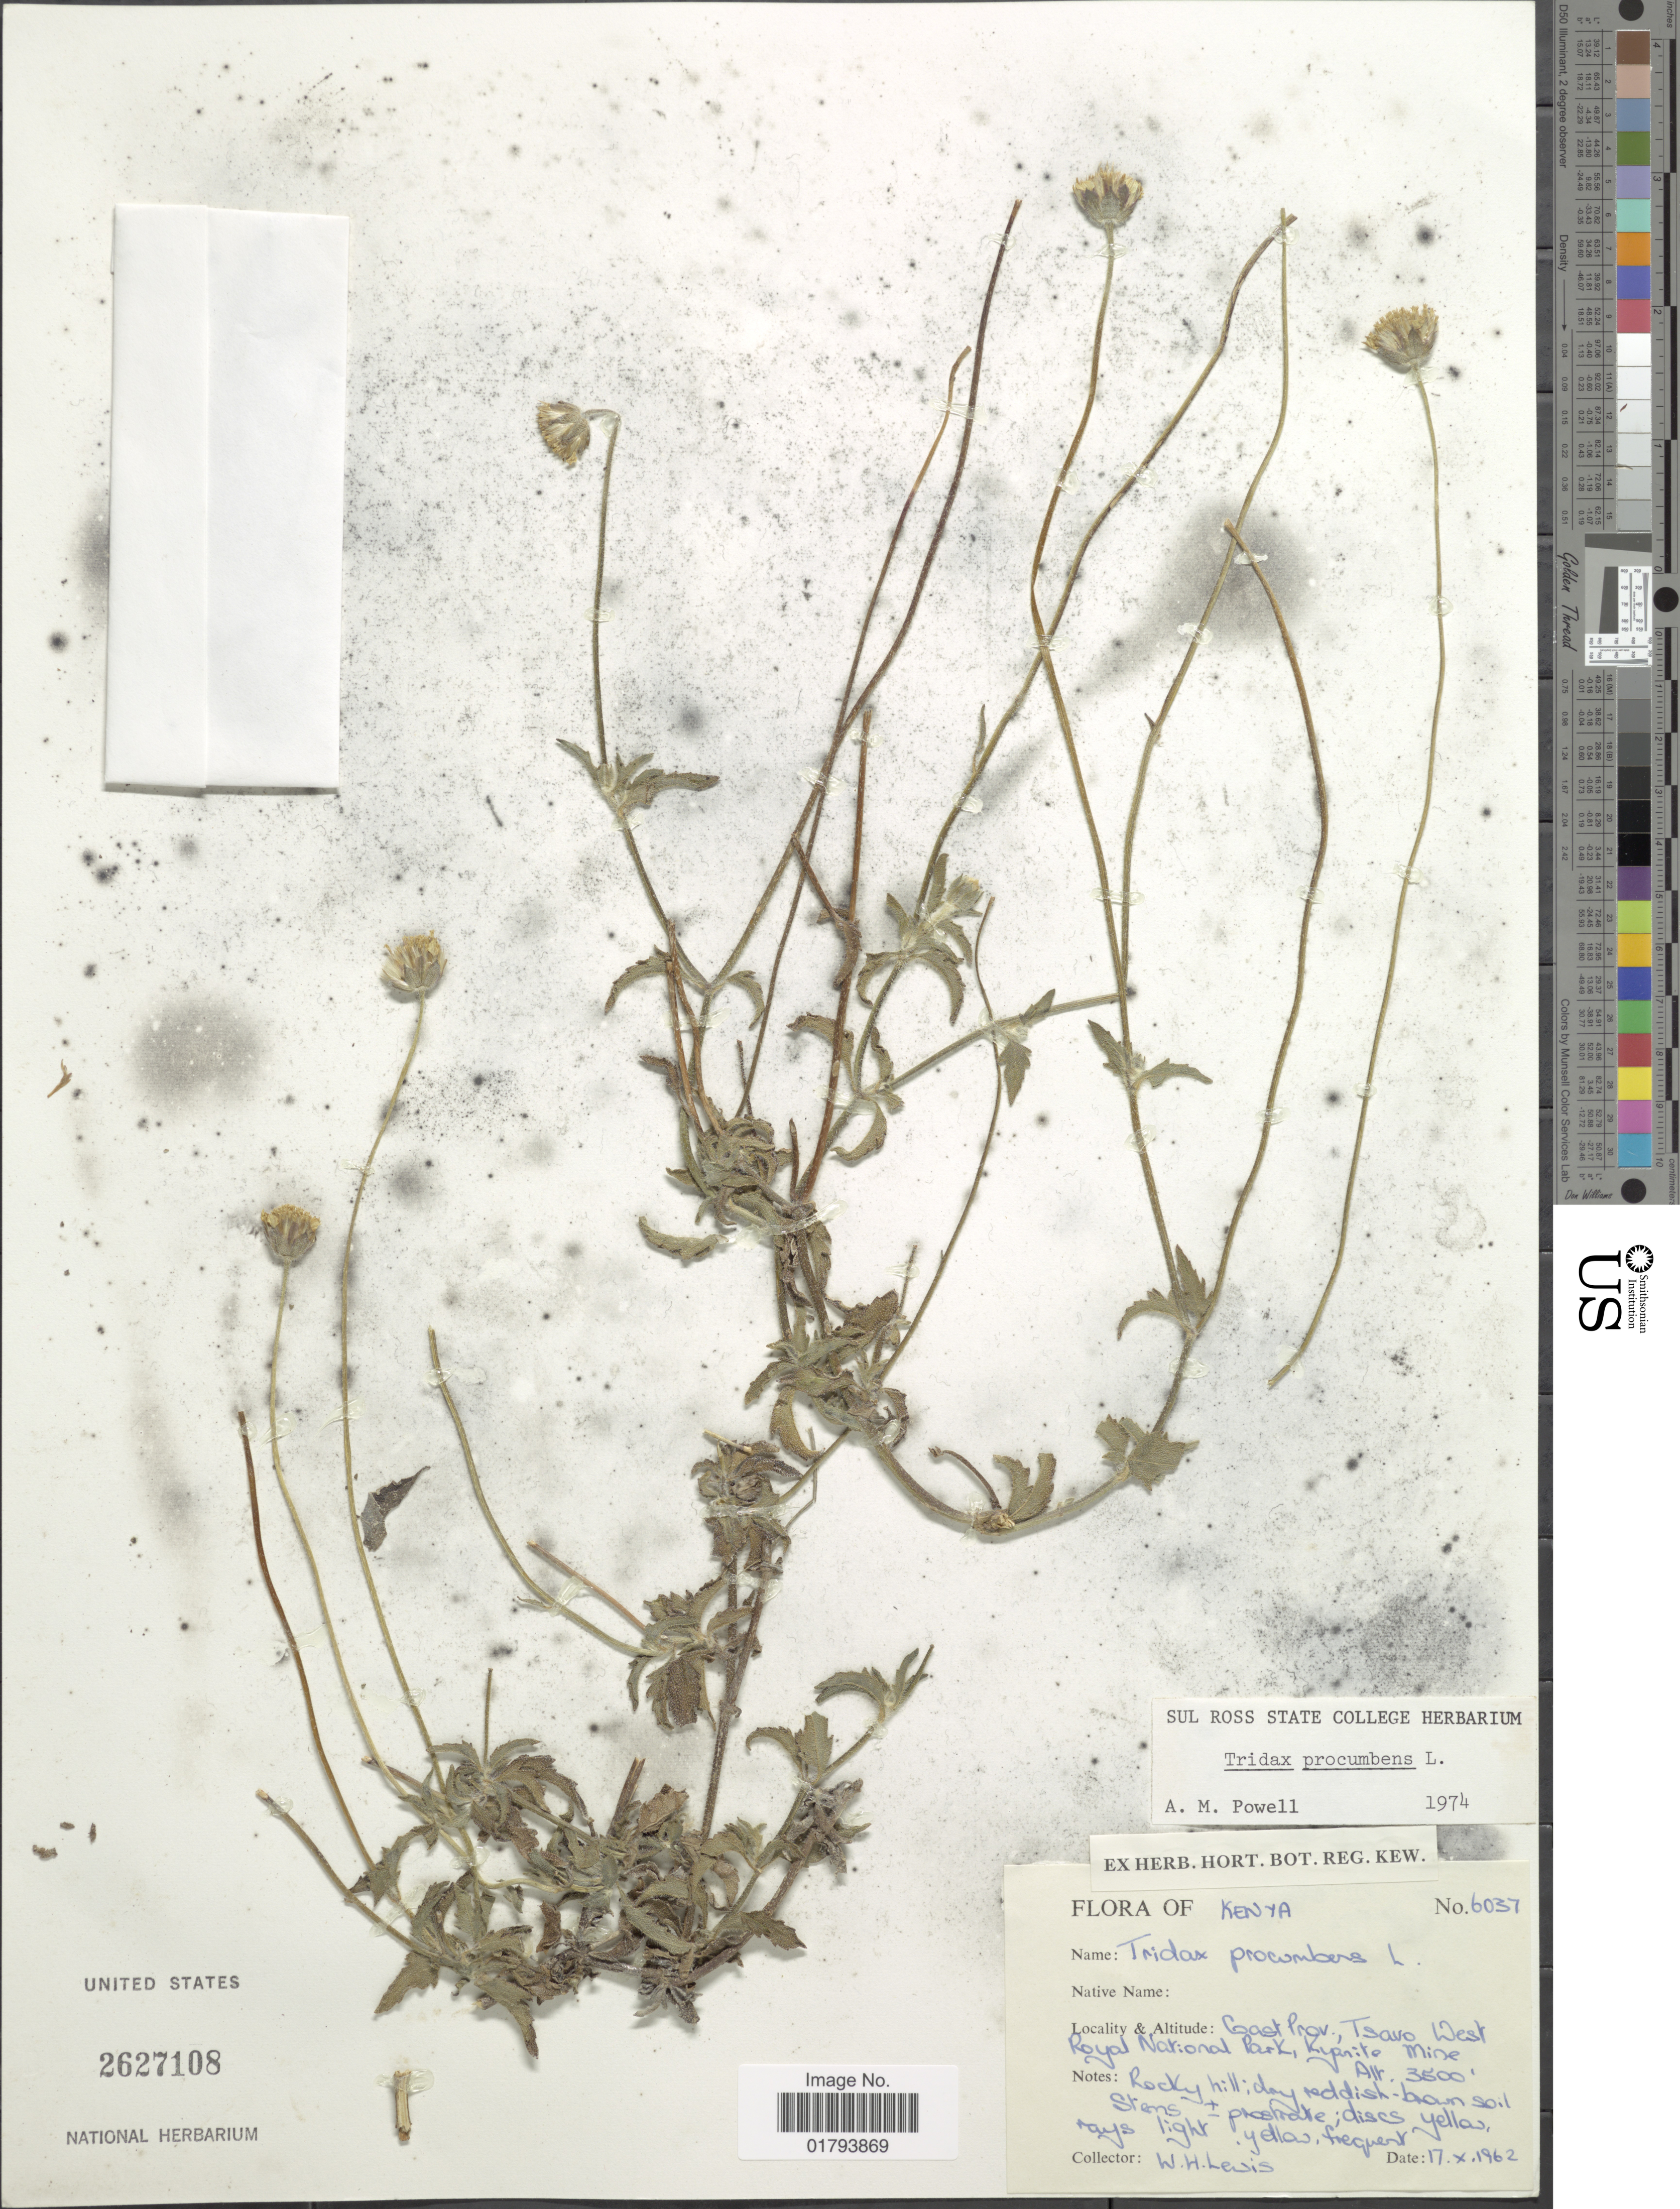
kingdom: Plantae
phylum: Tracheophyta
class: Magnoliopsida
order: Asterales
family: Asteraceae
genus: Tridax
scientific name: Tridax procumbens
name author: L.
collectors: W. H. Lewis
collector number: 6037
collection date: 1962-10-17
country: Cameroon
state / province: Est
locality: East Prov.Tsavo West Royal National Park, Kyanite Mine.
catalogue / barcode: US 2627108